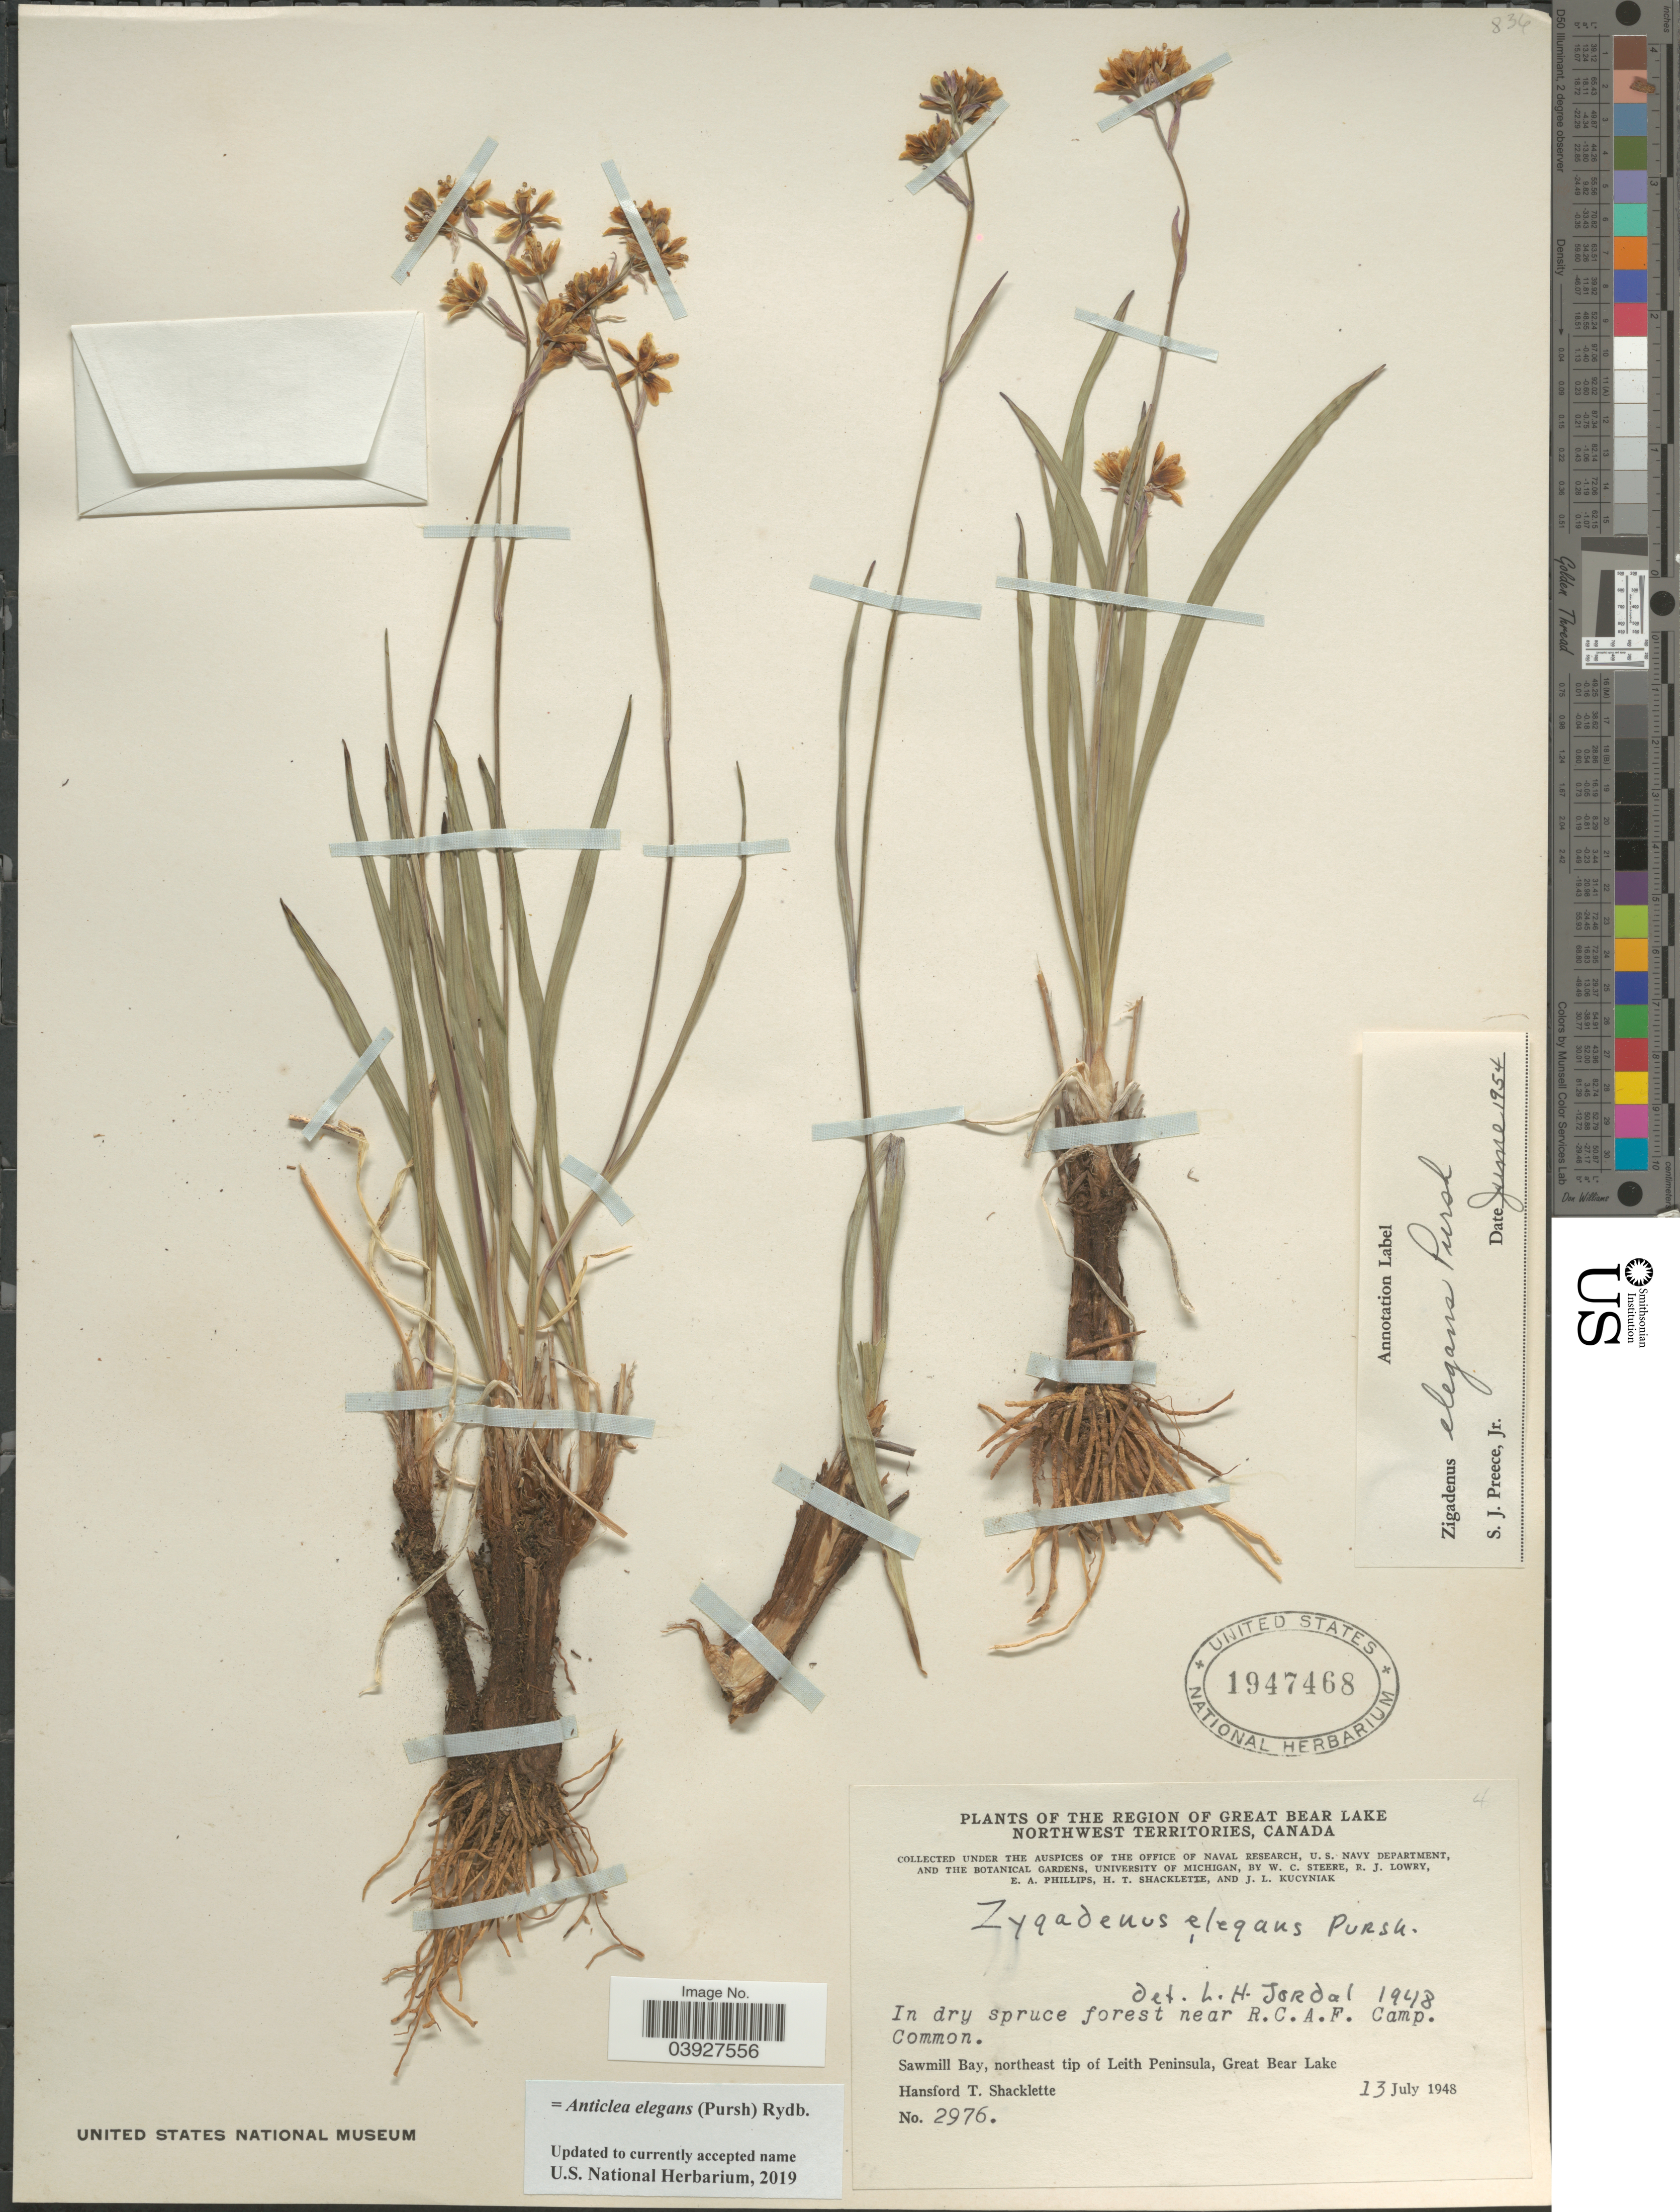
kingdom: Plantae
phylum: Tracheophyta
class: Liliopsida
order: Liliales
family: Melanthiaceae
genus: Anticlea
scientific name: Anticlea elegans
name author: (Pursh) Rydb.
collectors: H. Shacklette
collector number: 2976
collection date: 1948-07-13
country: Canada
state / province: Northwest Territories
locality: Region of Great Bear Lake. In dry spruce forest near R.C.A.F. Camp. Sawmill Bay, northeast tip of Leith Peninsula, Great Bear Lake.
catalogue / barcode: US 1947468